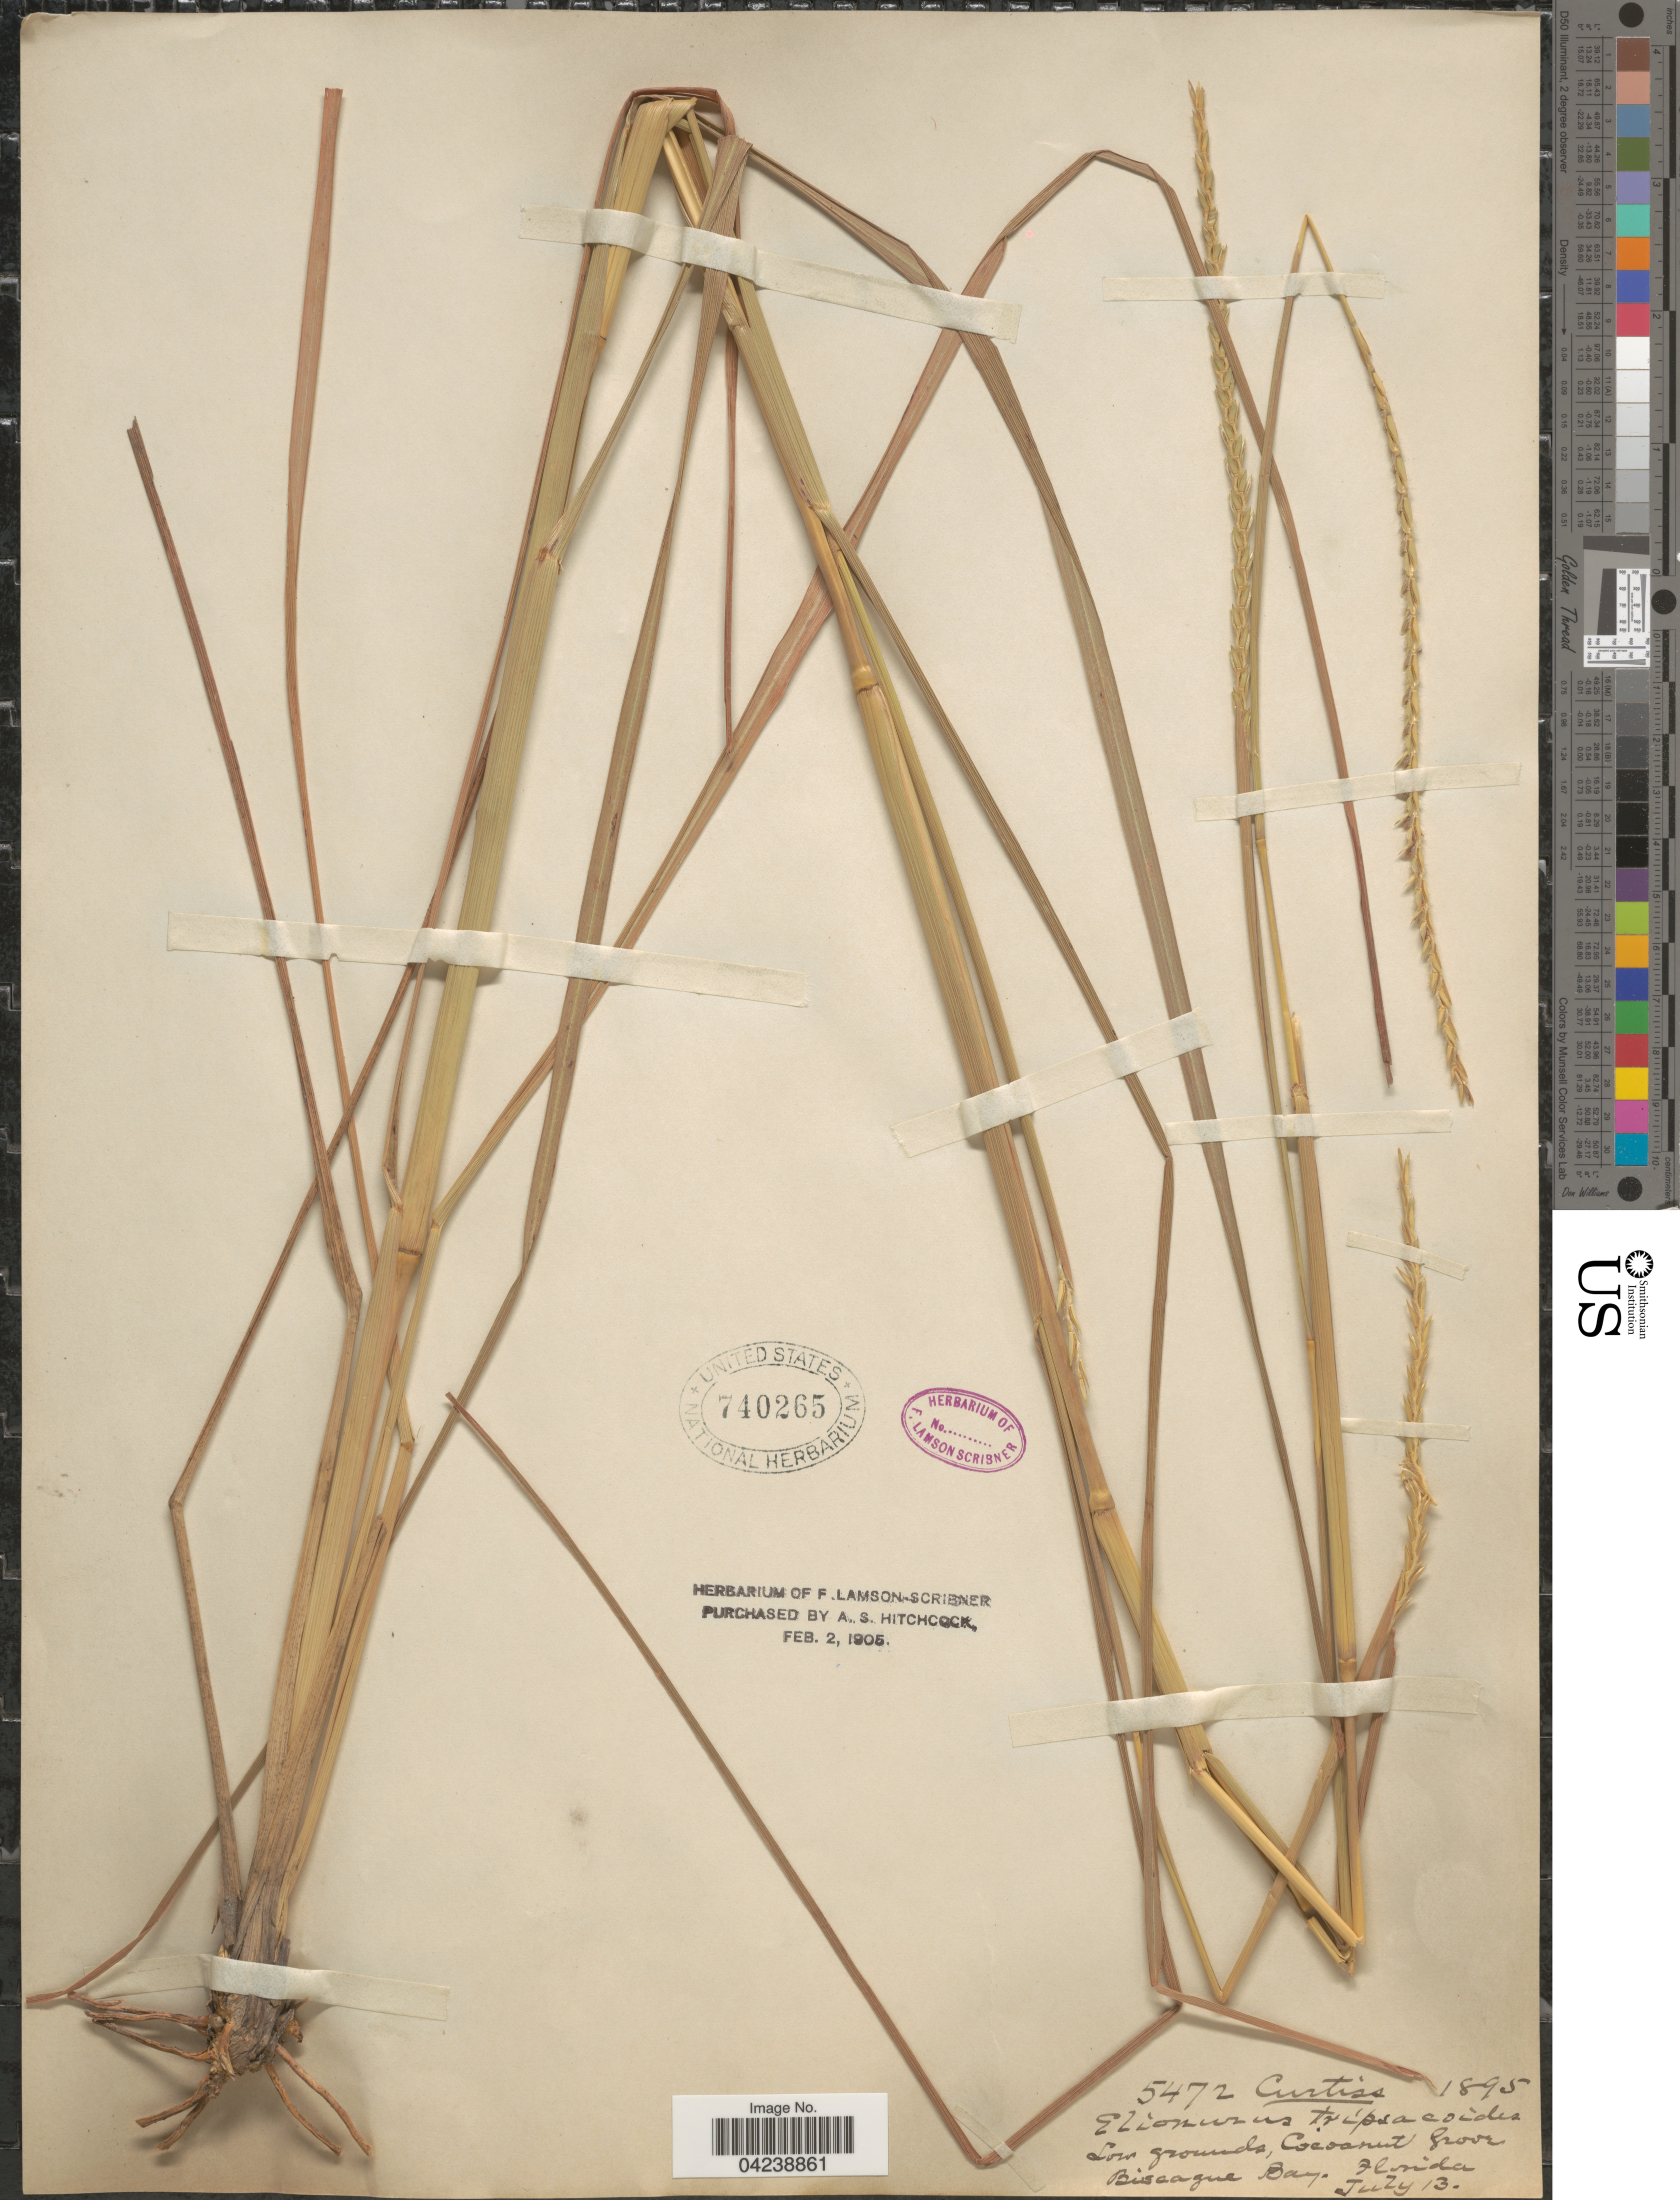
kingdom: Plantae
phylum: Tracheophyta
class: Liliopsida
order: Poales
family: Poaceae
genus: Elionurus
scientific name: Elionurus tripsacoides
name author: Humb. & Bonpl. ex Willd.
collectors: -. Curtiss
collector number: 5472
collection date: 1895-07-13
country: United States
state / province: Florida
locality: Low groundsm Cocoanut Grove. Biscague Bay.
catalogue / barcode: US 740265